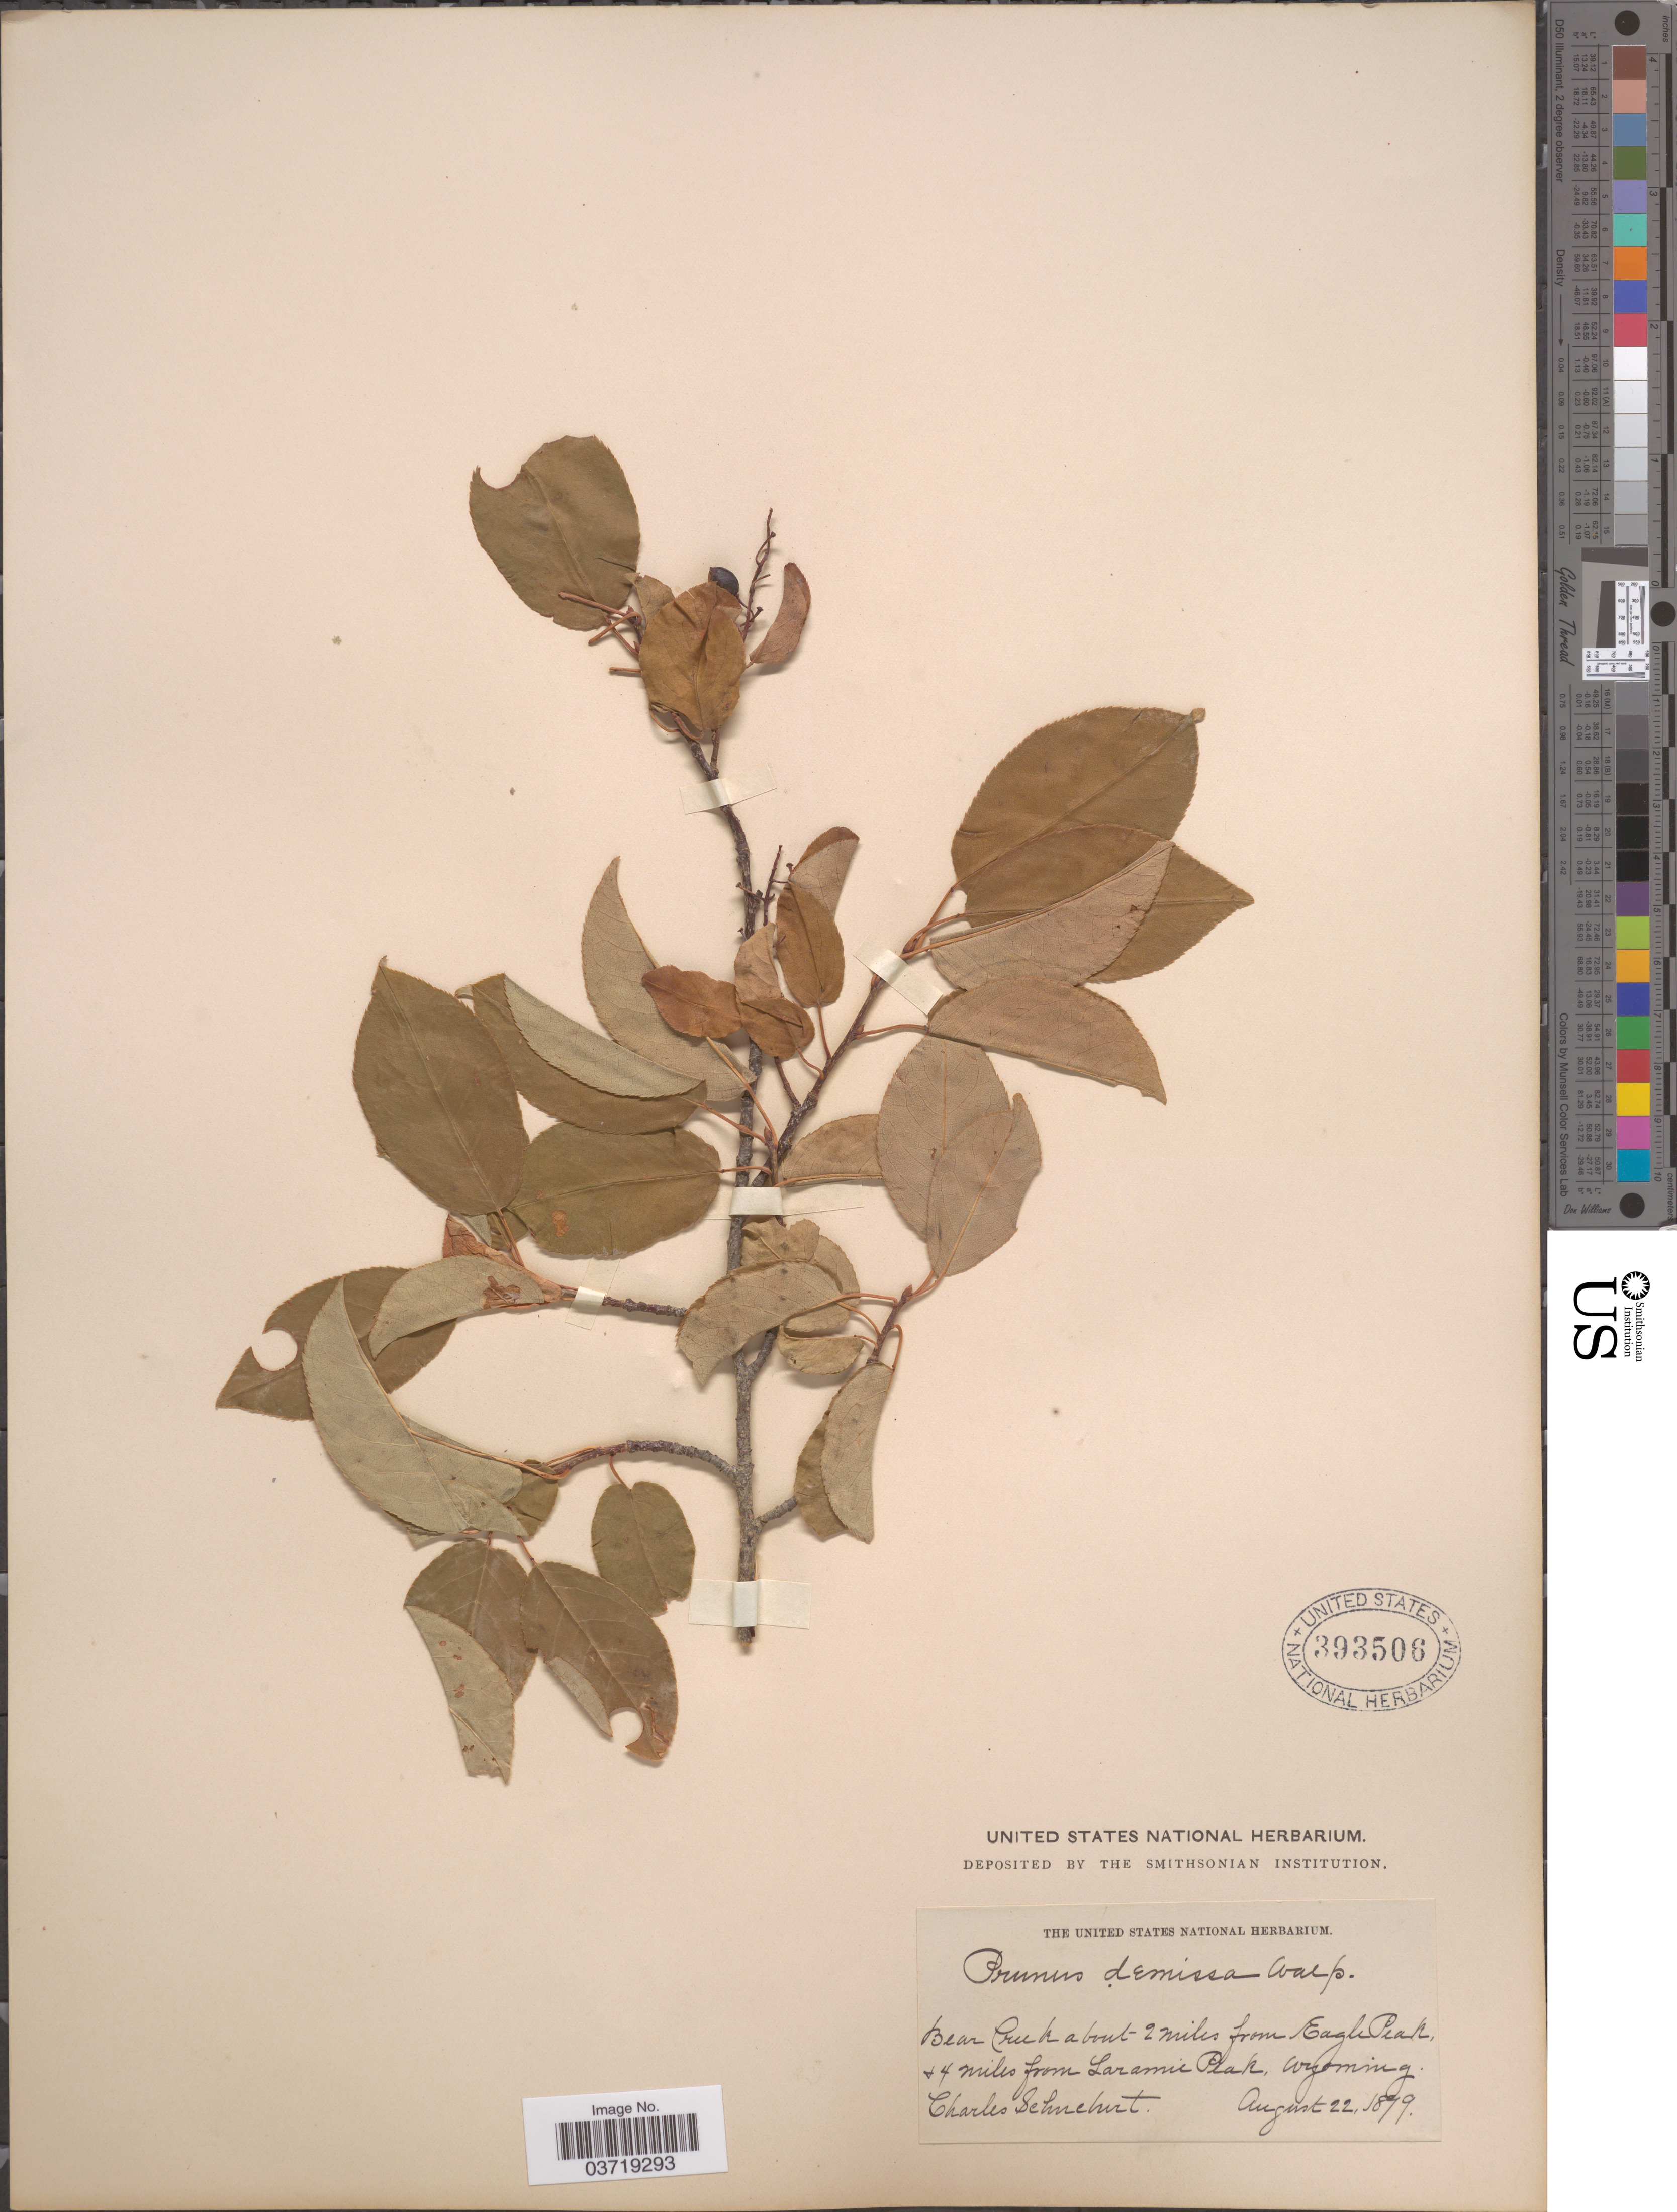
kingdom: Plantae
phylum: Tracheophyta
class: Magnoliopsida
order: Rosales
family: Rosaceae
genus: Prunus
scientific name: Prunus virginiana var. demissa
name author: (Nutt.) Torr.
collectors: C. Schuchert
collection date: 1899-08-22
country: United States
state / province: Wyoming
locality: Bear Park about 2 miles from Eagle Peak, + 4 miles from Laramie Peak.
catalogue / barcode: US 393506